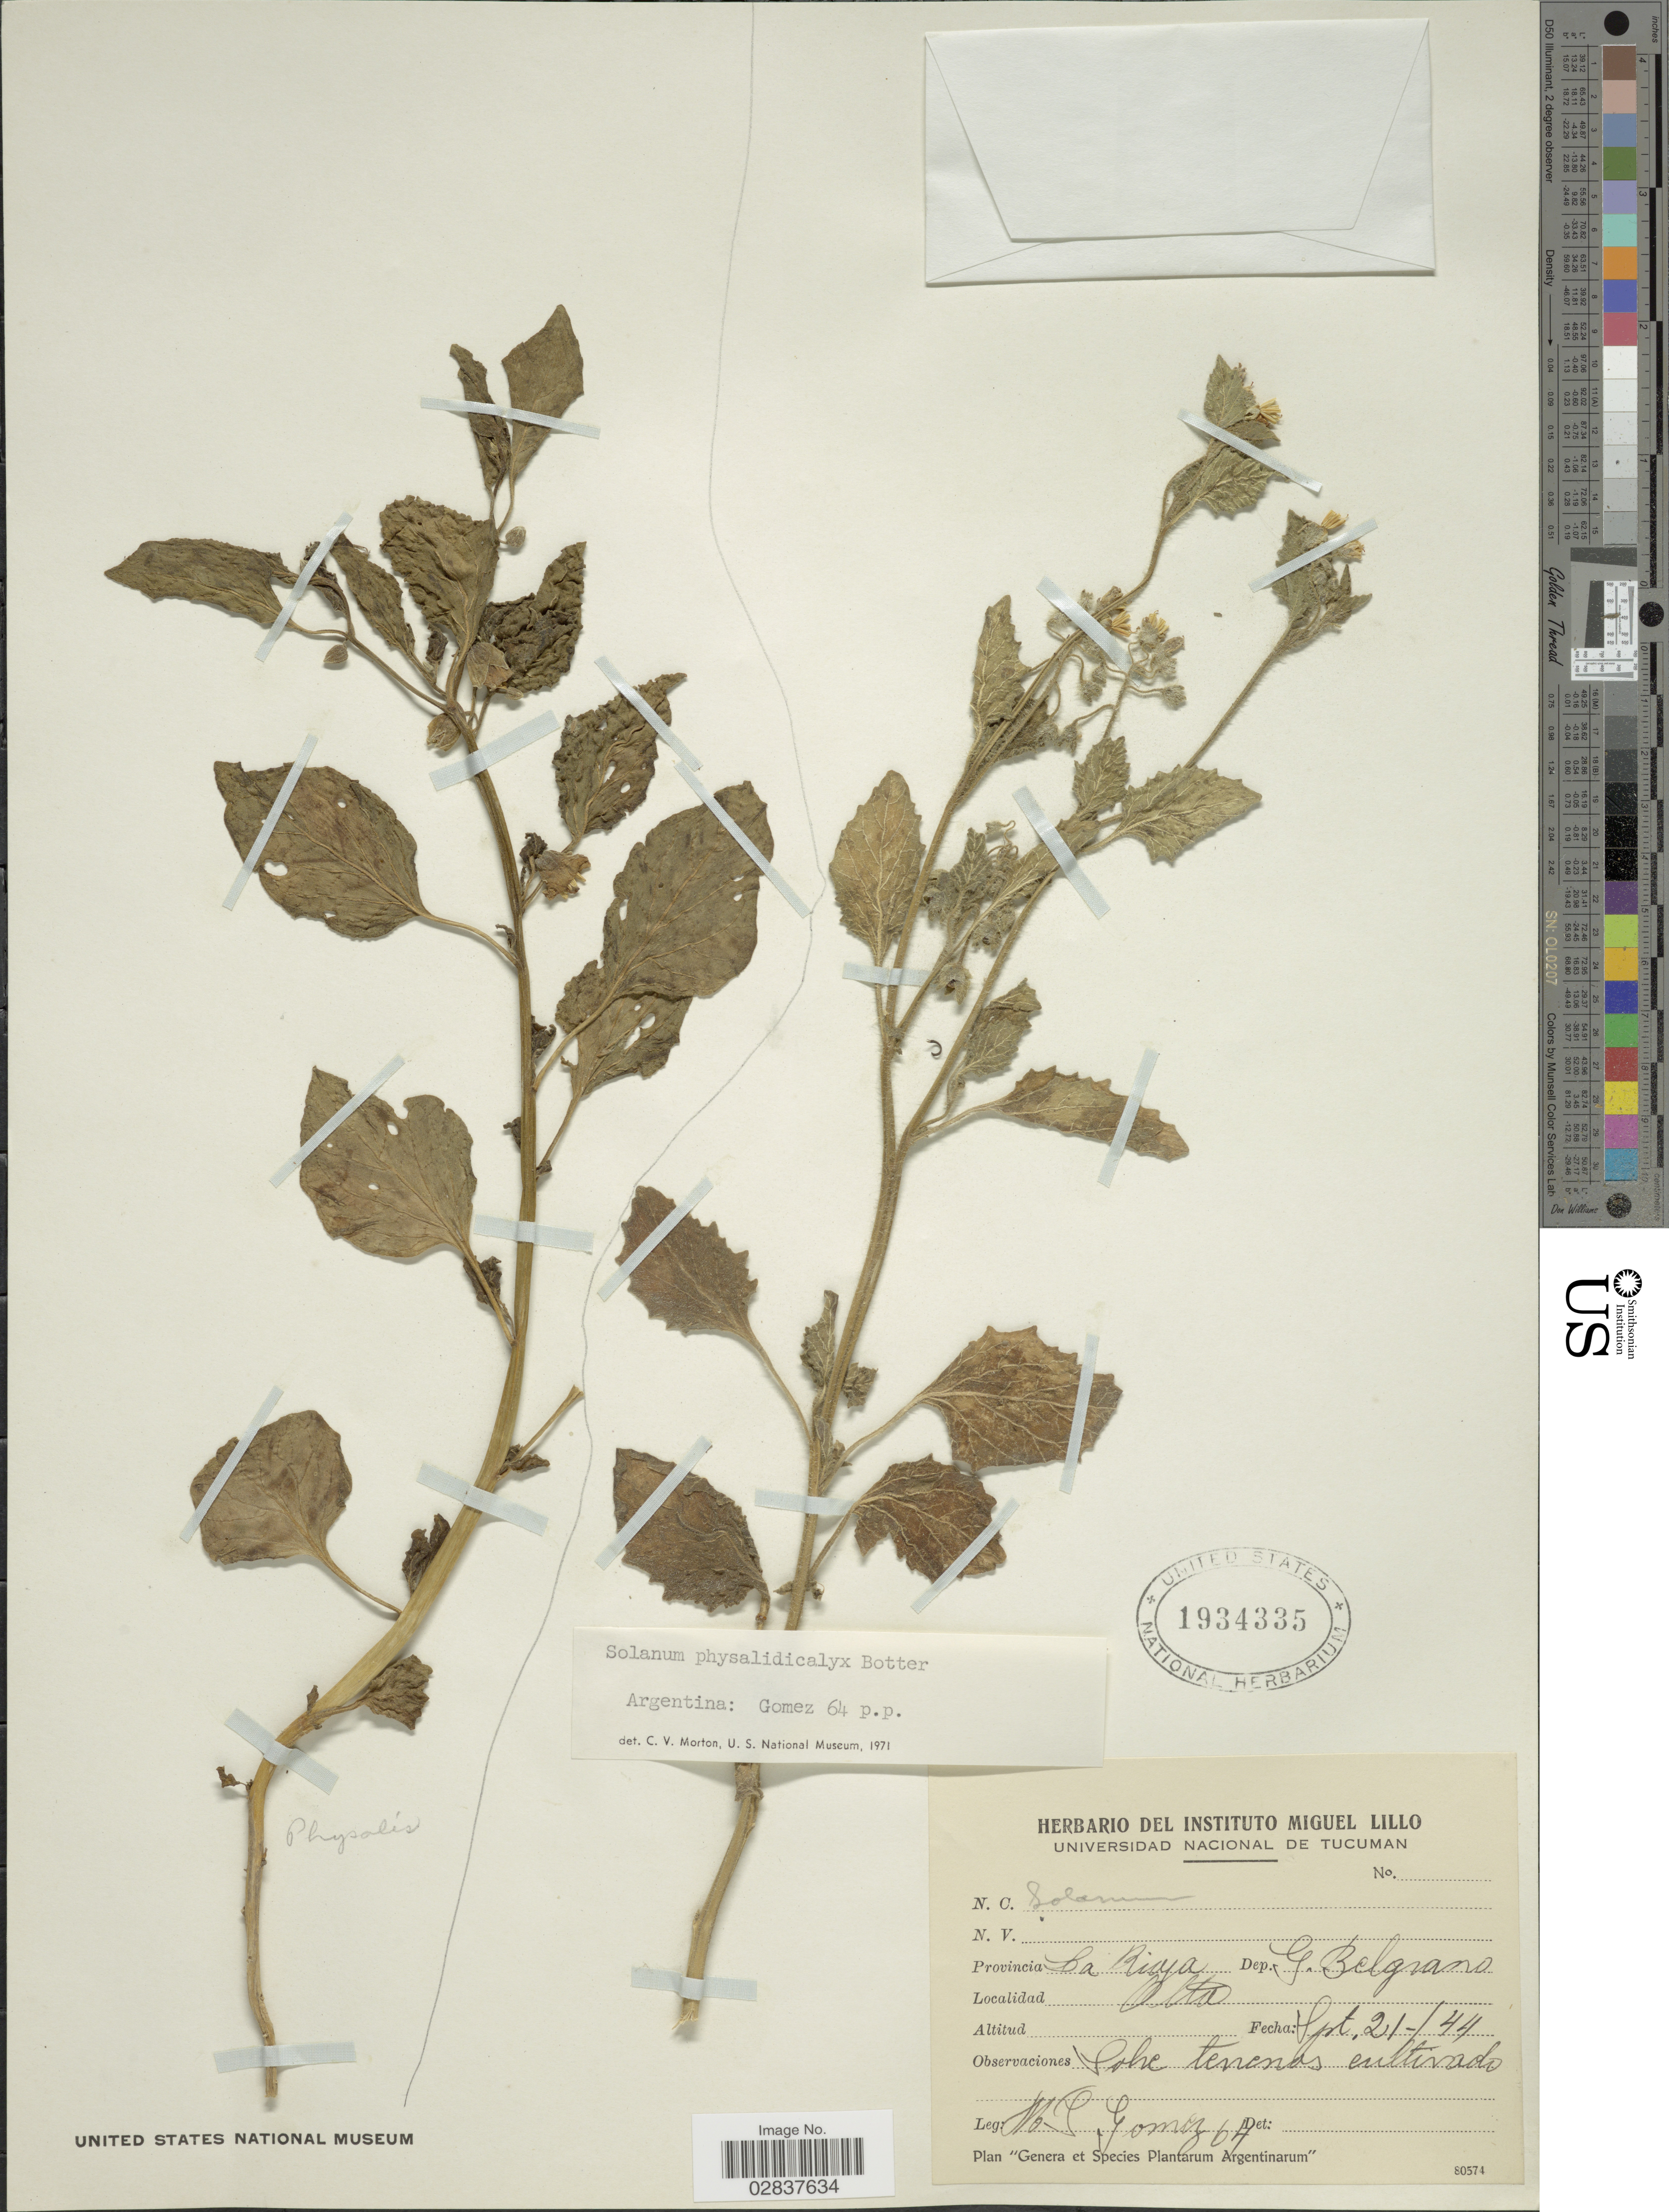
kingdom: Plantae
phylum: Tracheophyta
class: Magnoliopsida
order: Solanales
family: Solanaceae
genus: Solanum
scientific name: Solanum physalifolium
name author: Rusby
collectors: M. Gomez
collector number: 64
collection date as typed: Transcribed d/m/y: 21/9/44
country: Argentina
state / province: La Rioja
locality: Dep. G. Belgrano. Alta.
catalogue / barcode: US 1934335